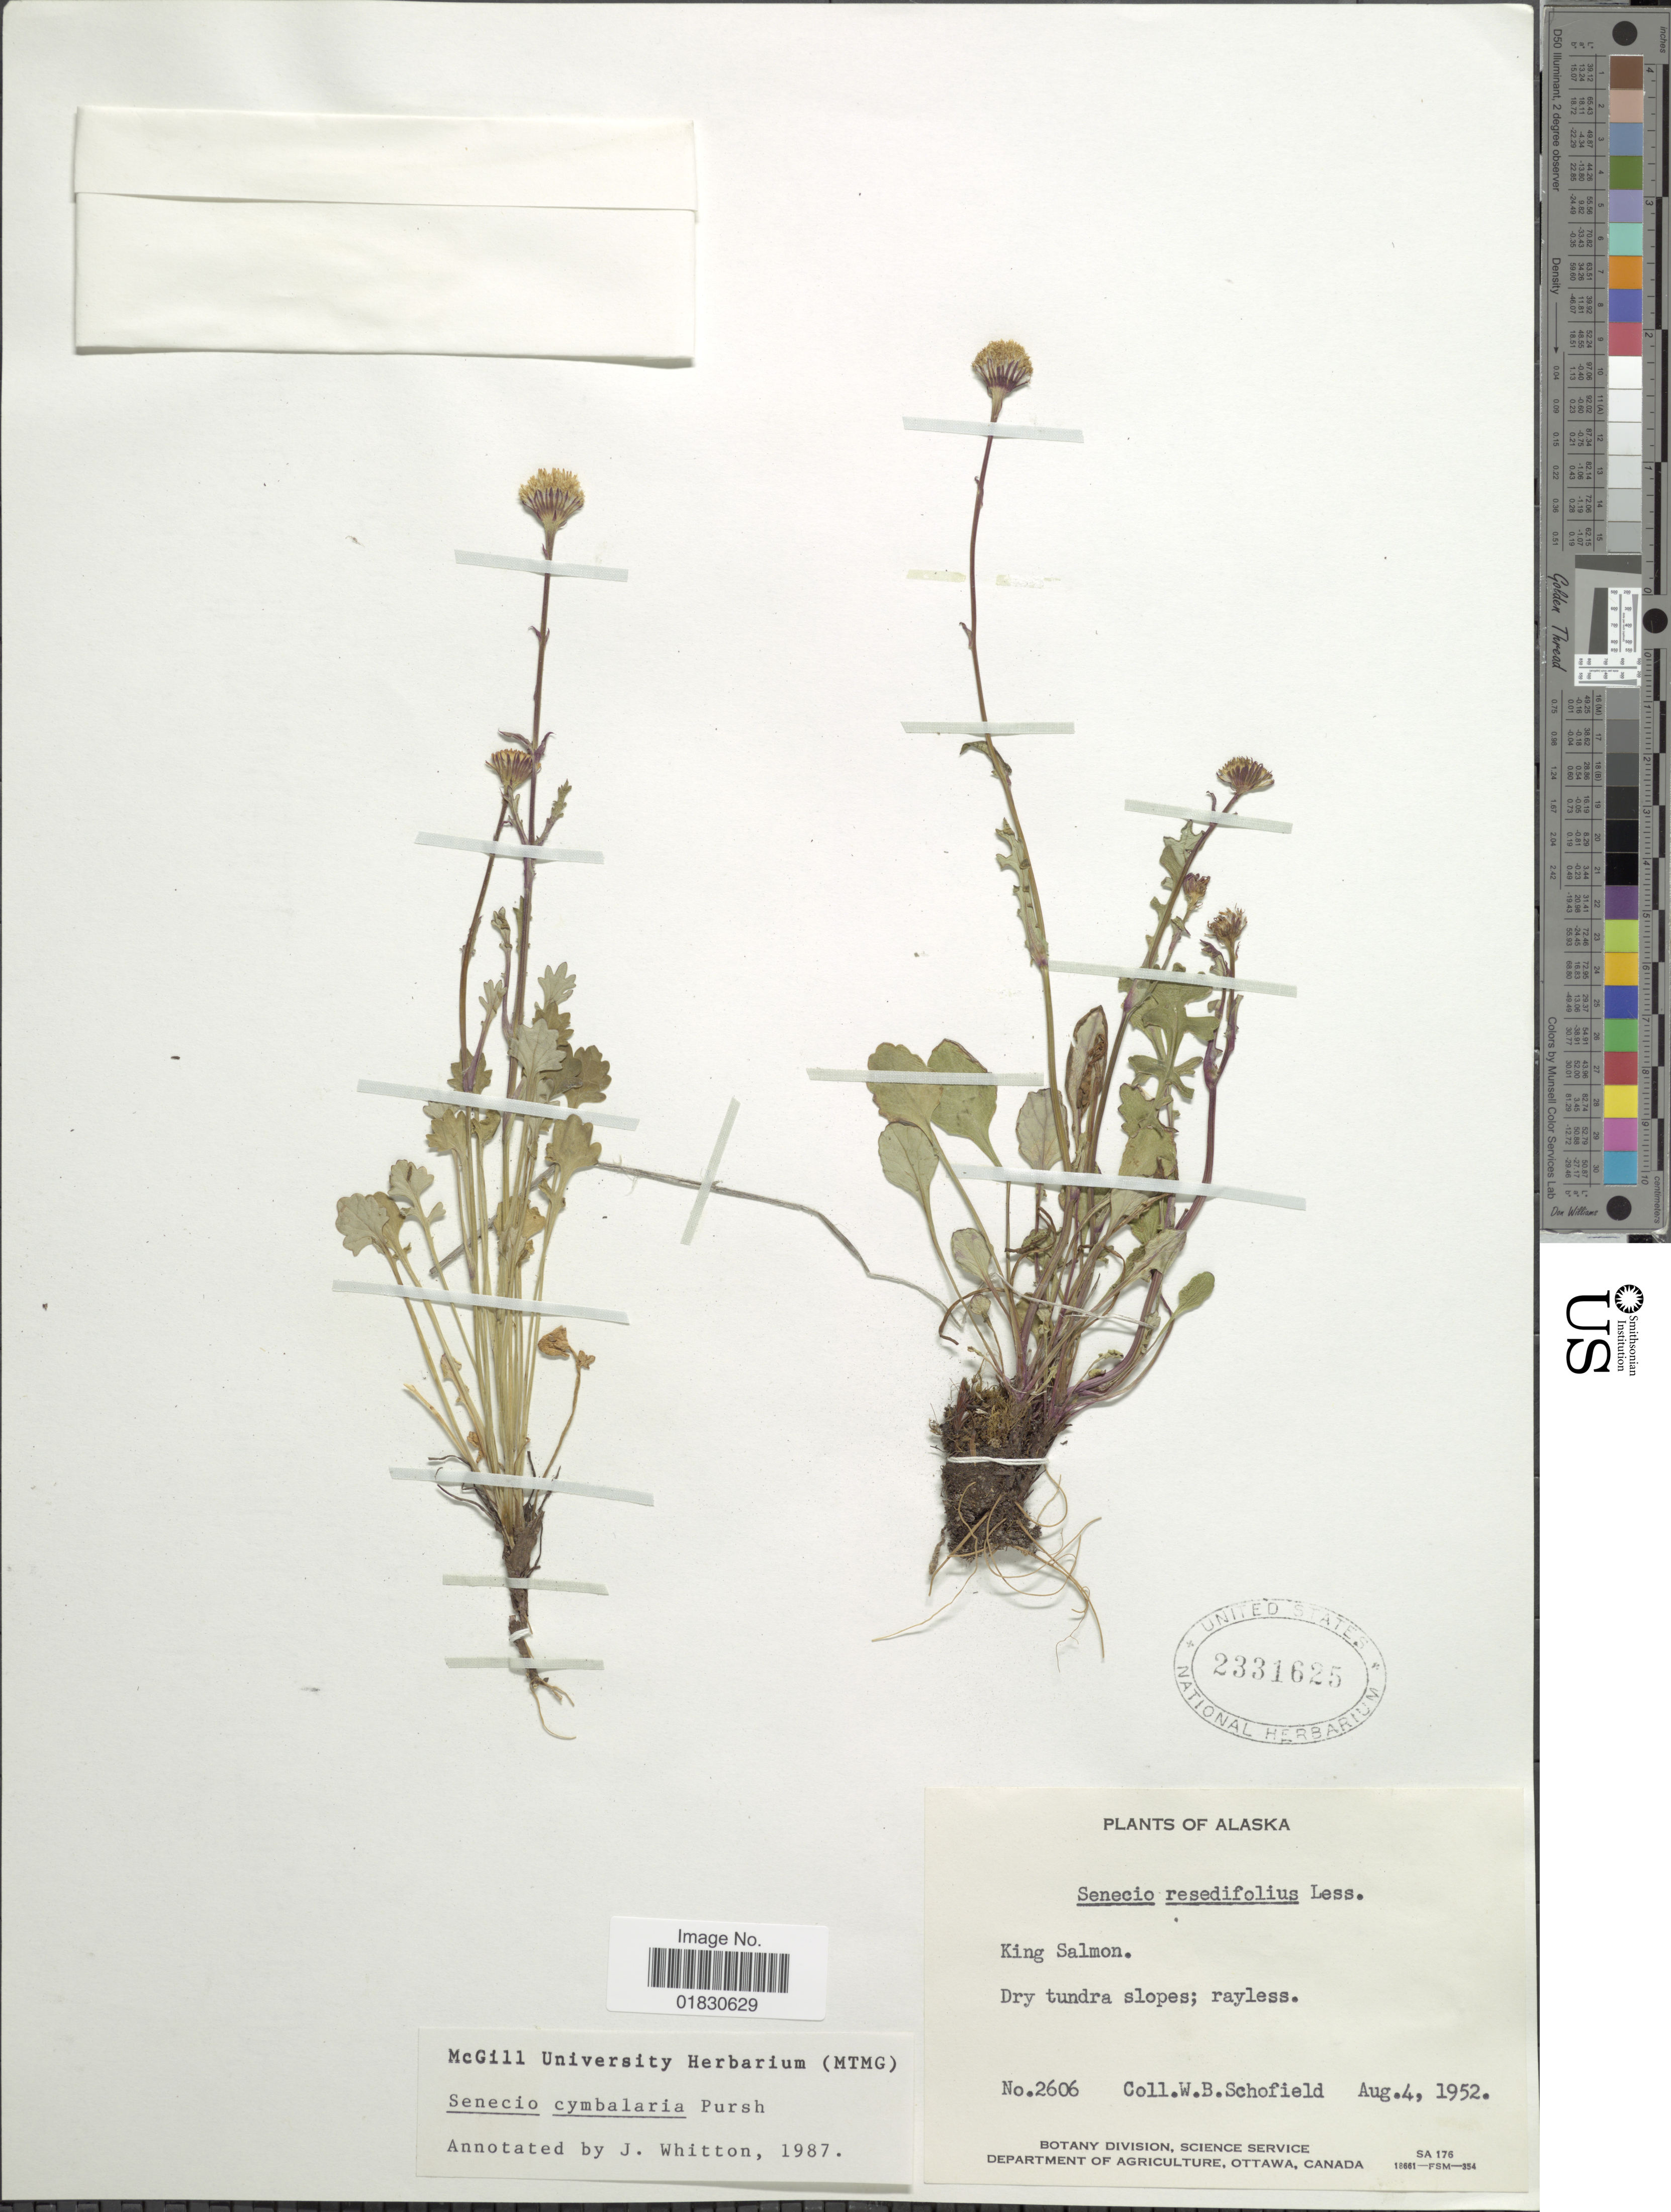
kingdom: Plantae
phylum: Tracheophyta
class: Magnoliopsida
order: Asterales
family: Asteraceae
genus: Packera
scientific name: Packera cymbalaria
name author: (Pursh) W.A. Weber & Á. Löve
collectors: W. Schofield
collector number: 2606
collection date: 1952-08-04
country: United States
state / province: Alaska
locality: King Salmon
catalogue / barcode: US 2331625